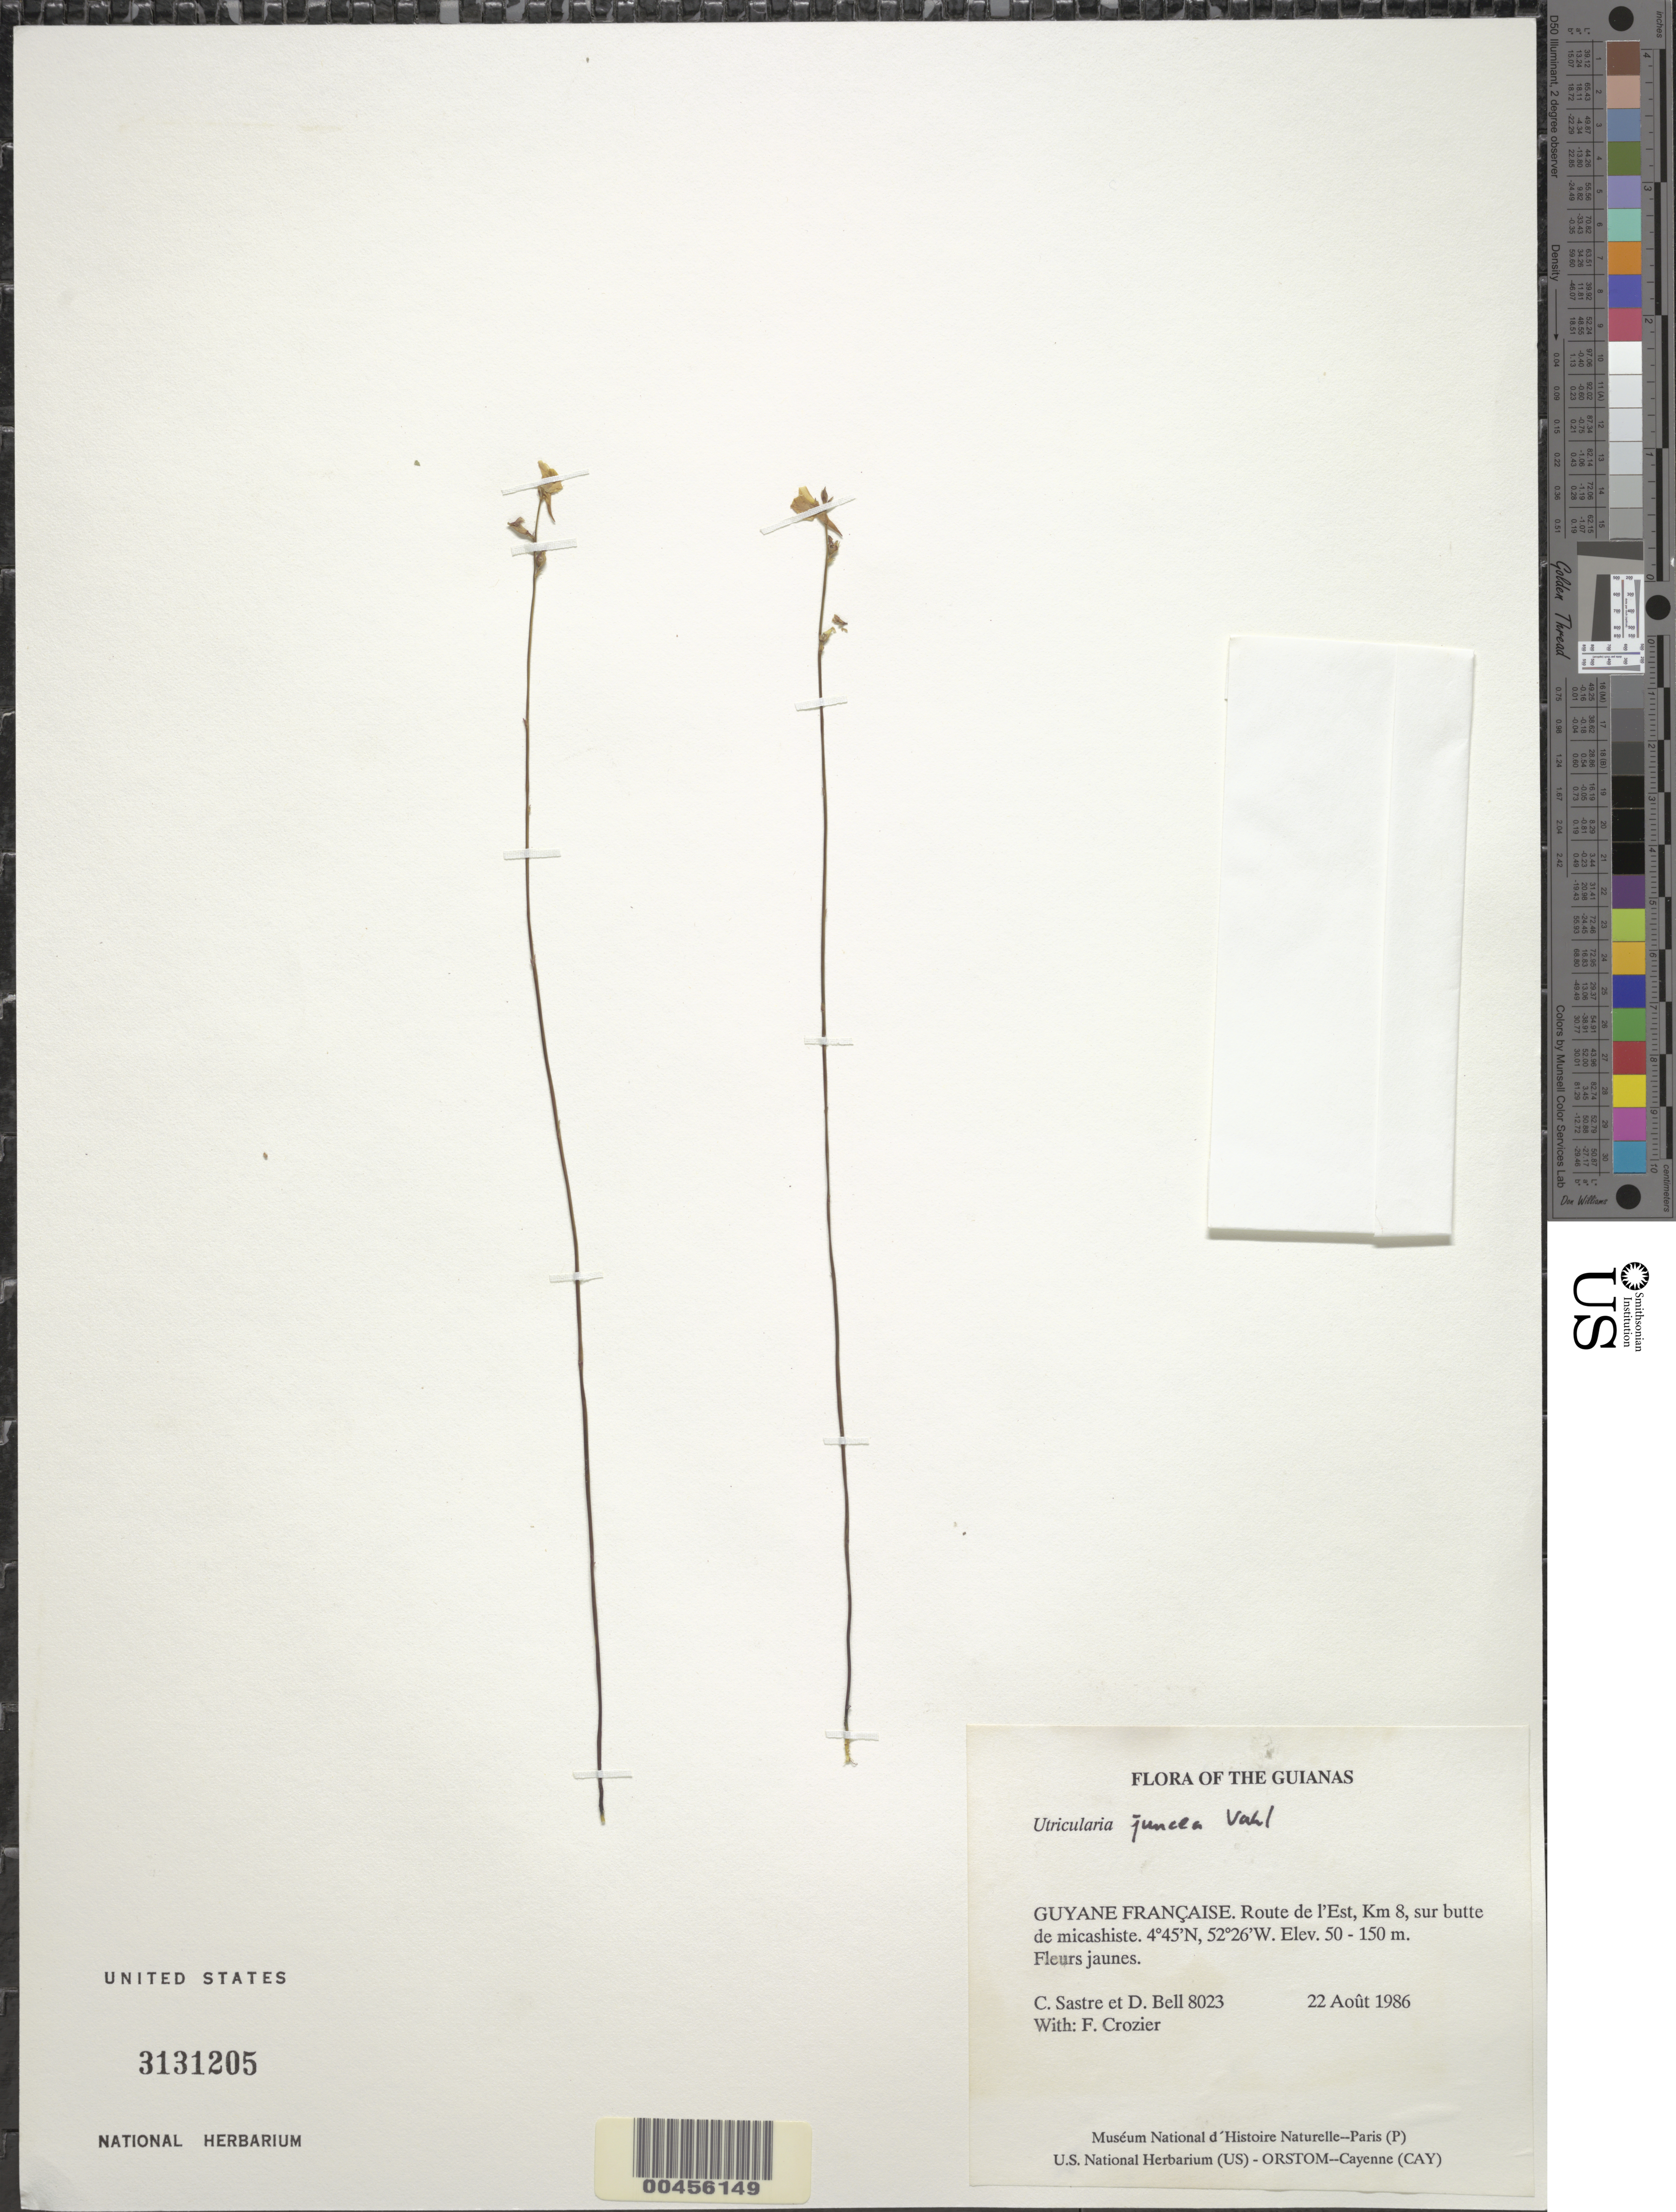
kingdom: Plantae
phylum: Tracheophyta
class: Magnoliopsida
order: Lamiales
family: Lentibulariaceae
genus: Utricularia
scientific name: Utricularia juncea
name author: Vahl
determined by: Taylor, Charlotte M.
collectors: C. H. L. Sastre, D. A. Bell & F. Crozier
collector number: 8023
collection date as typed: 22 August 1986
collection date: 1986-08-22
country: French Guiana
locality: Route de l'Est, Km 8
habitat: sur butte de micashiste (on a mica-schiste knoll)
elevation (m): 50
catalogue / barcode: US 3131205